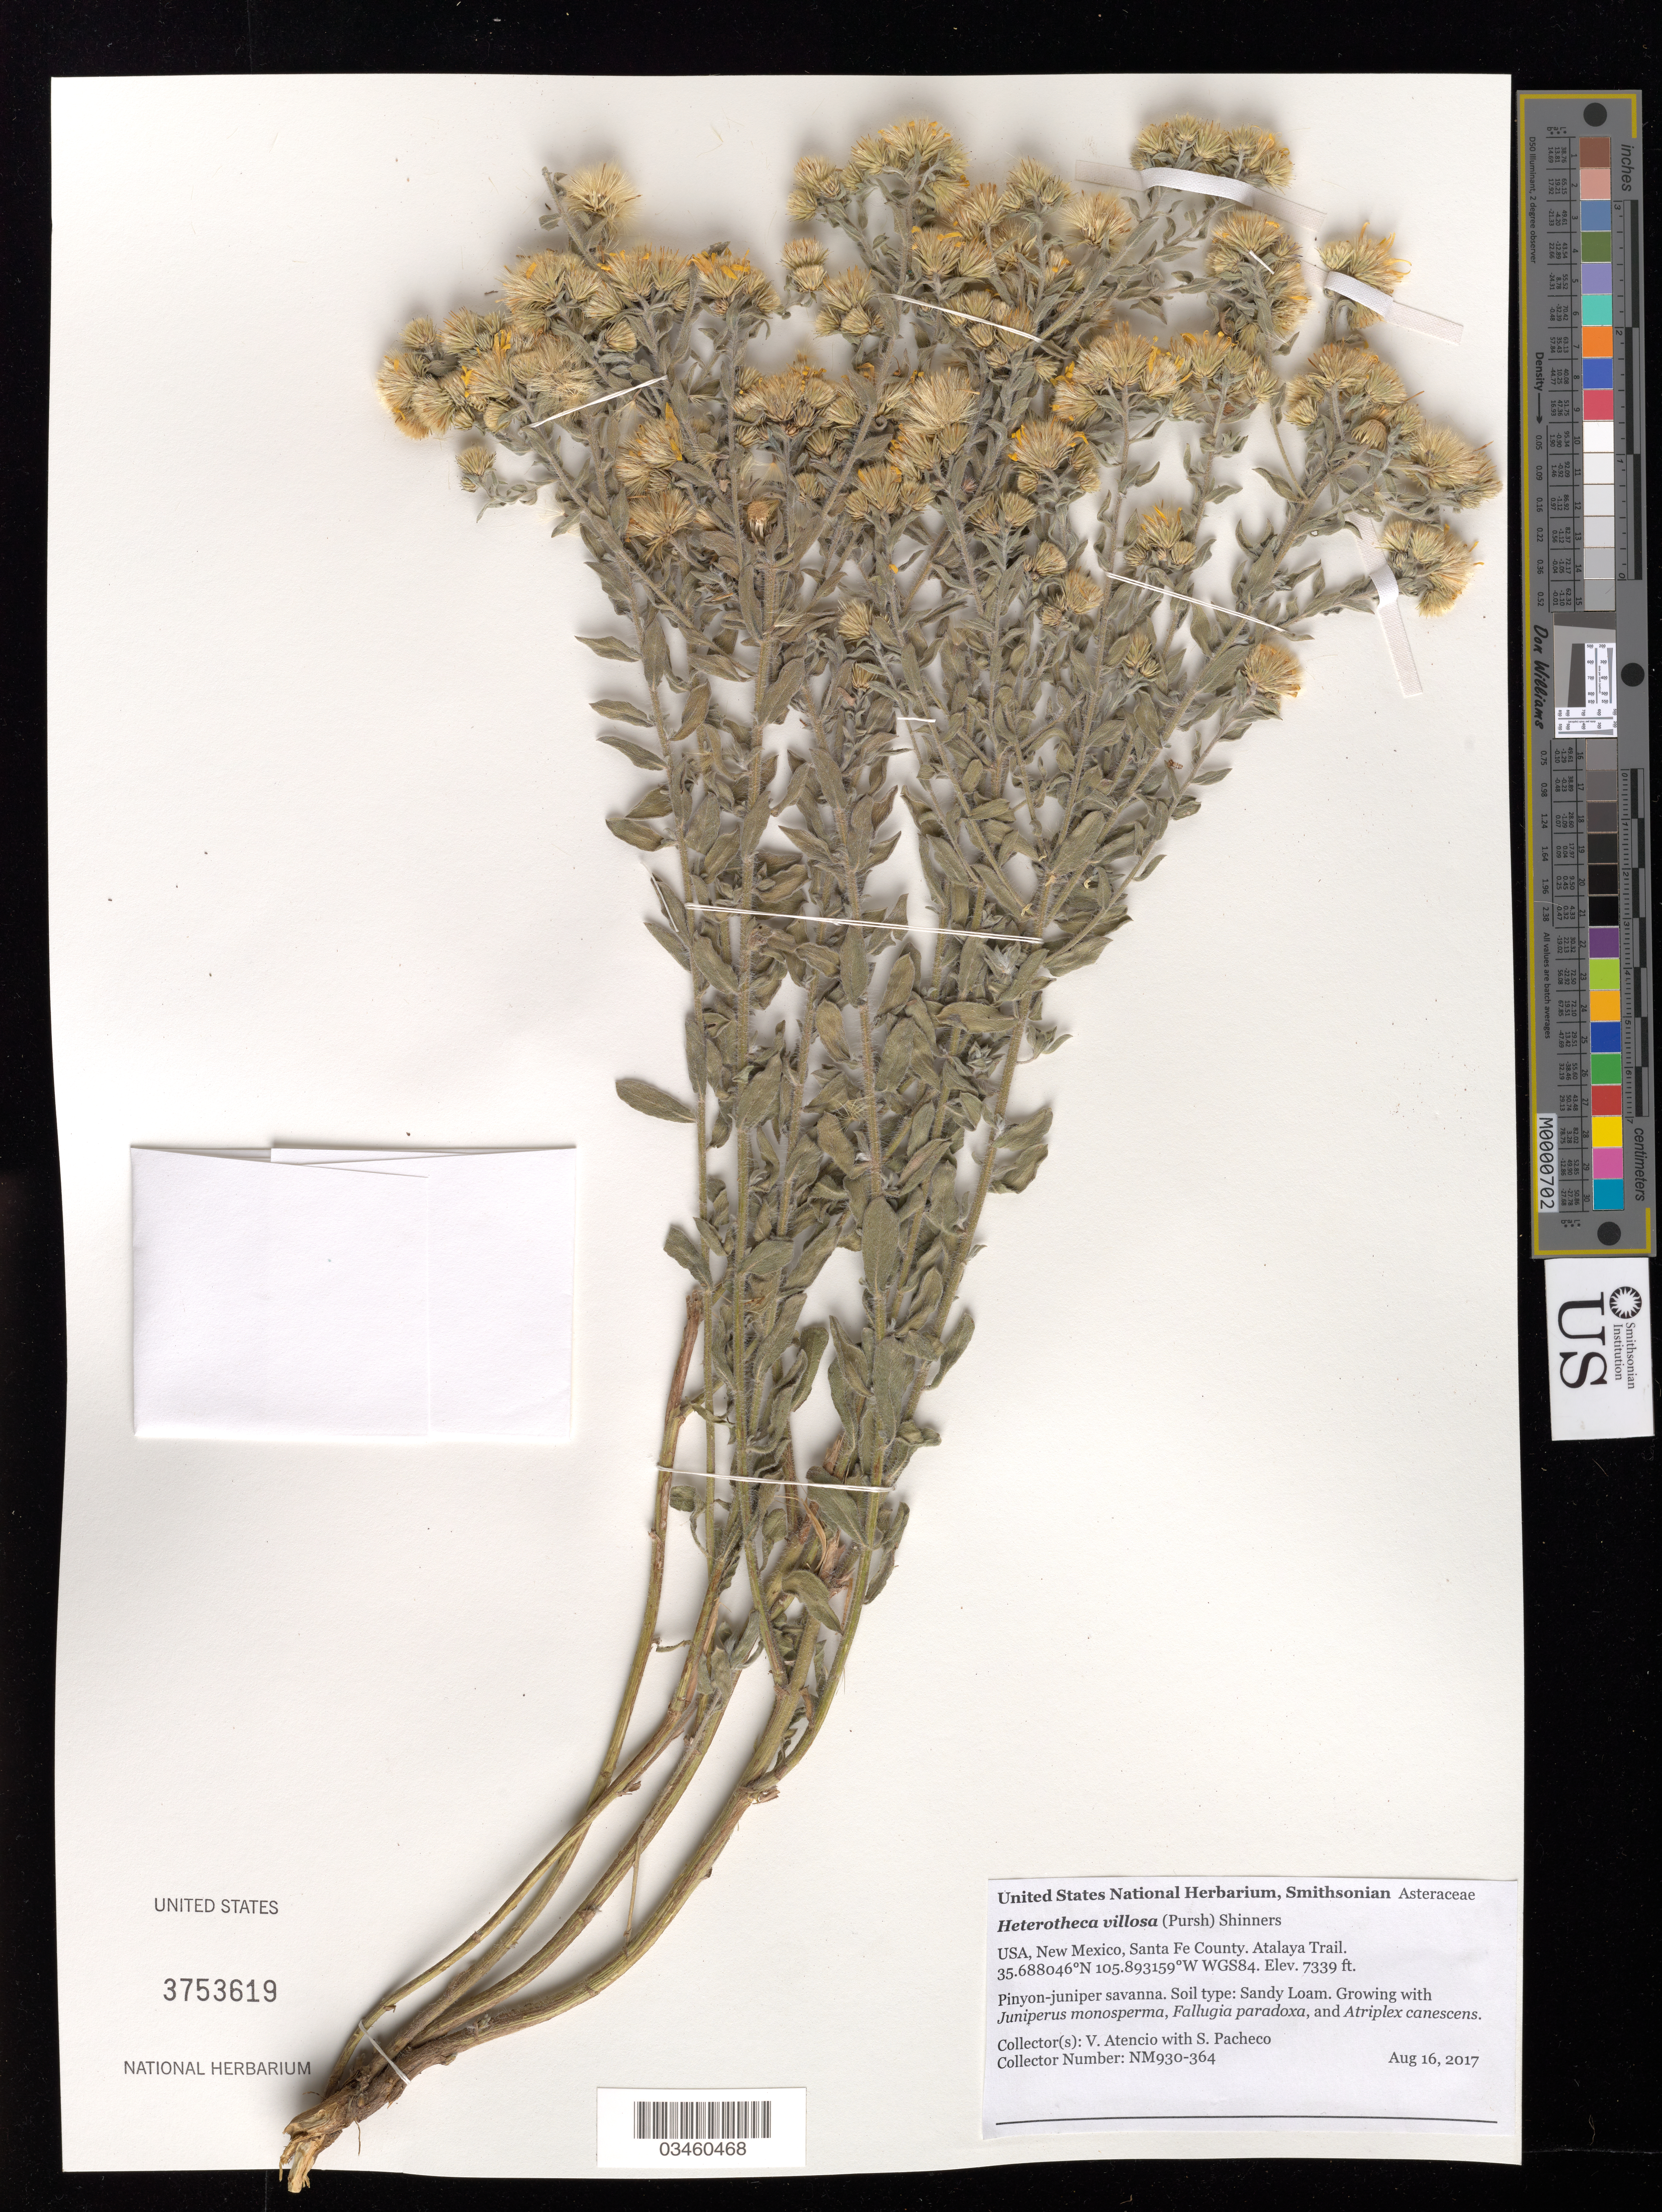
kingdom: Plantae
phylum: Tracheophyta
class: Magnoliopsida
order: Asterales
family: Asteraceae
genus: Heterotheca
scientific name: Heterotheca villosa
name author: (Pursh) Shinners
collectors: V. Atencio & S. Pacheco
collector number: NM930-364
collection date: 2017-08-16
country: United States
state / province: New Mexico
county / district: Santa Fe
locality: FS, Atalaya Trail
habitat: Rock outcrop complex, Juniper dominant.Sandy loam. Pinyon-juniper savanna.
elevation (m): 2237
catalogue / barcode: US 3753619